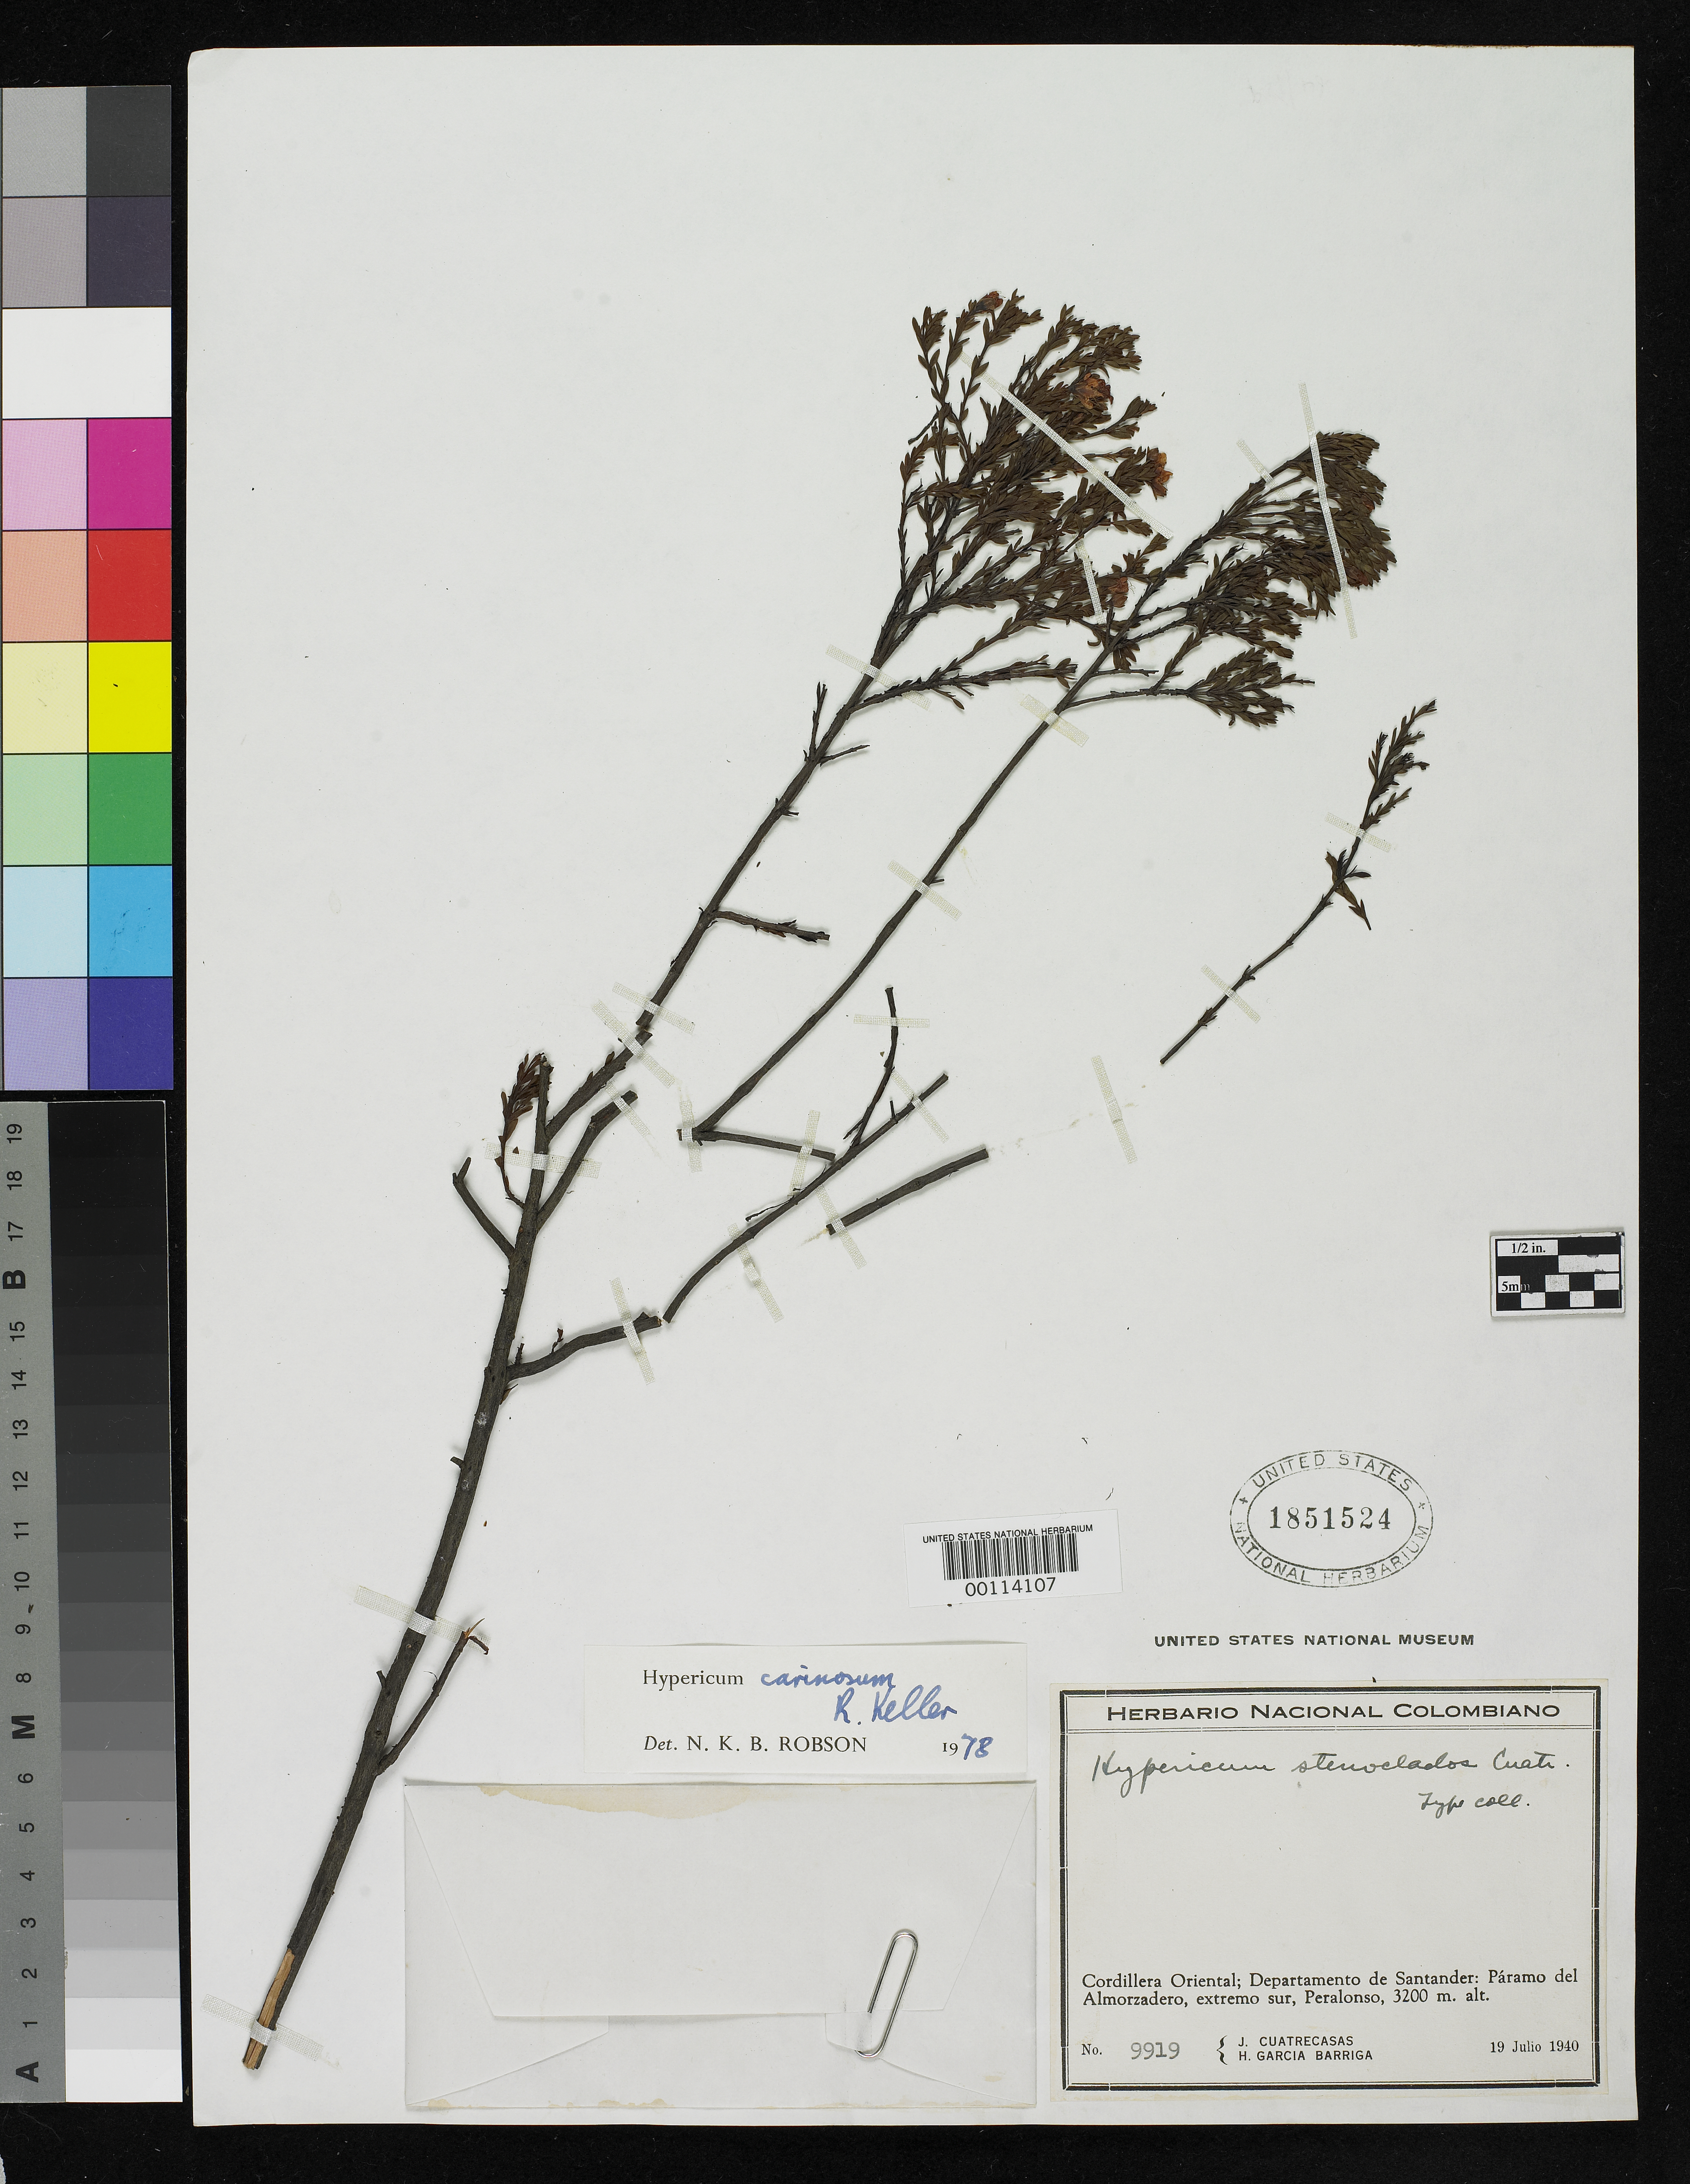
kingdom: Plantae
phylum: Tracheophyta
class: Magnoliopsida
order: Malpighiales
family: Hypericaceae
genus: Hypericum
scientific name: Hypericum stenoclados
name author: Cuatrec.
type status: Isotype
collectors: J. Cuatrecasas & H. García Barriga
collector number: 9919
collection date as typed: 19 Jul 1940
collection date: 1940-07-19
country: Colombia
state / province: Santander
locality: Cordillera Oriental, Paramo del Almorzadero, extremo sur, Peralonso.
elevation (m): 3200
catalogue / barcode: US 1851524